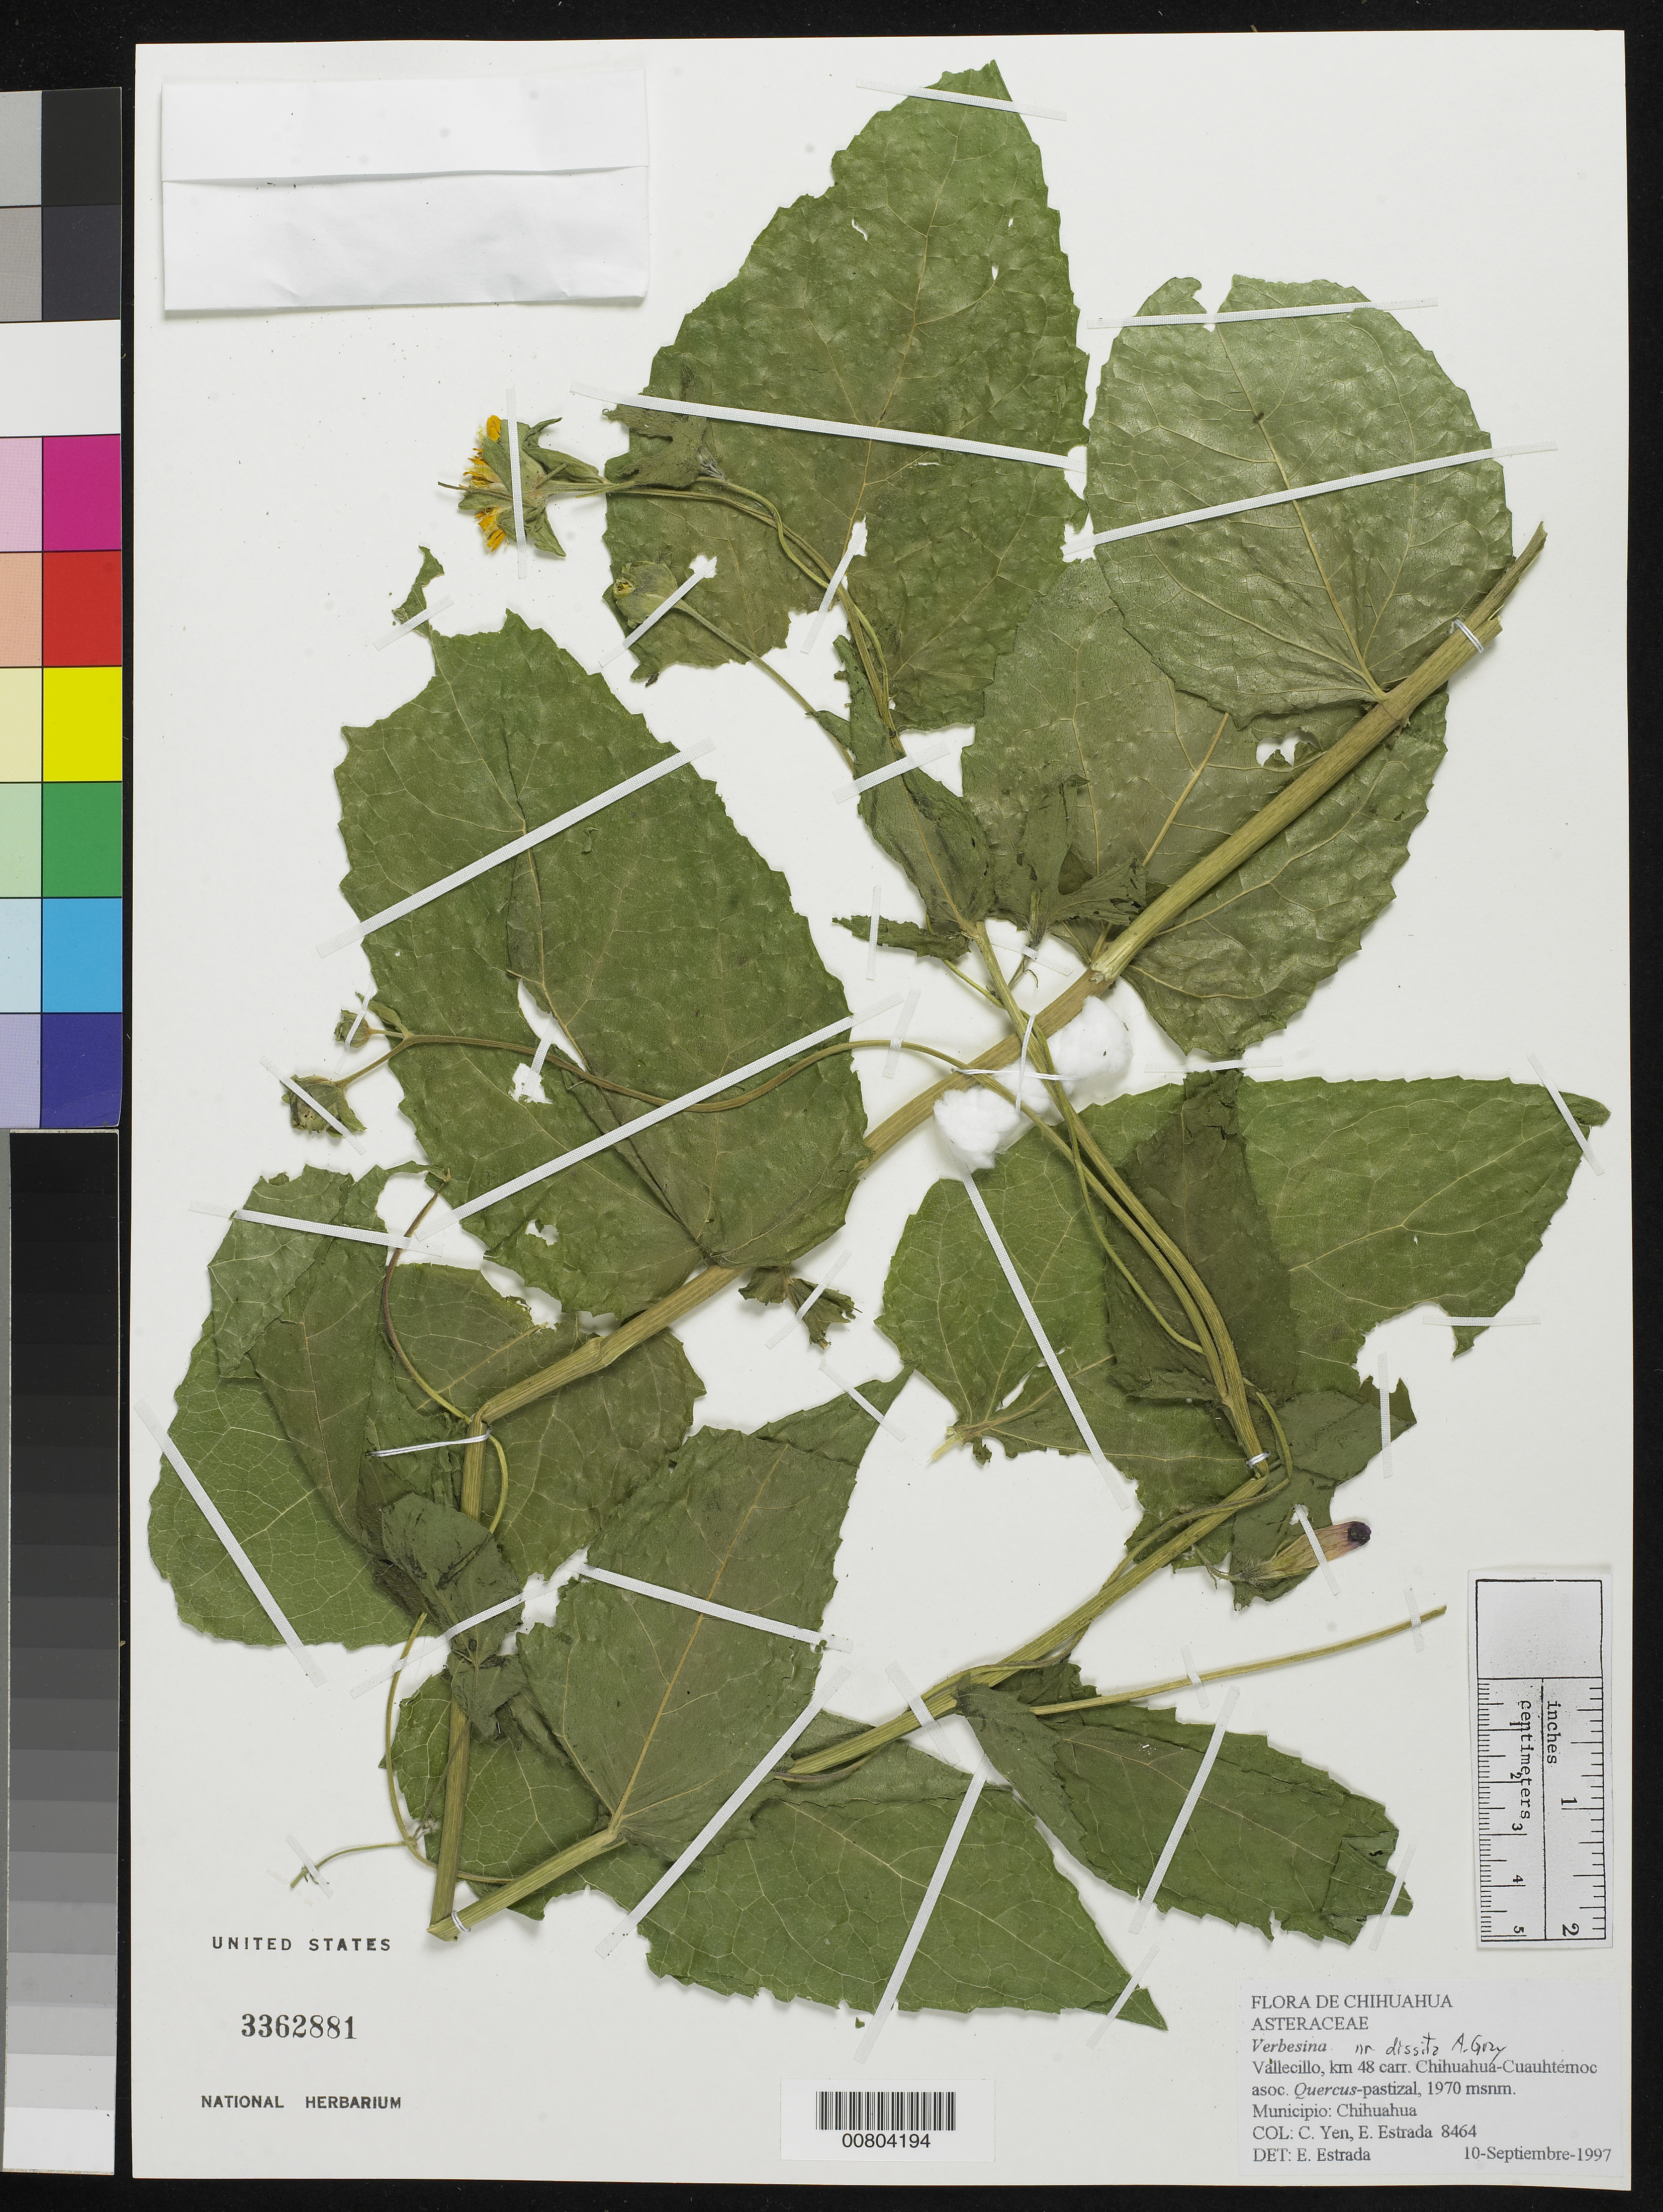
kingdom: Plantae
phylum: Tracheophyta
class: Magnoliopsida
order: Asterales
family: Asteraceae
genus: Verbesina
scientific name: Verbesina dissita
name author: A. Gray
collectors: Y. C. Yang & E. Estrada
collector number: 8464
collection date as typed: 10 Sep 1997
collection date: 1997-09-10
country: Mexico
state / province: Chihuahua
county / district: Chihuahua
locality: Vallecillo, km 48 carr. Chihuahua - Cuauhtémoc.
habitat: Asoc. Quercus-Pastizal.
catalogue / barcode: US 3362881